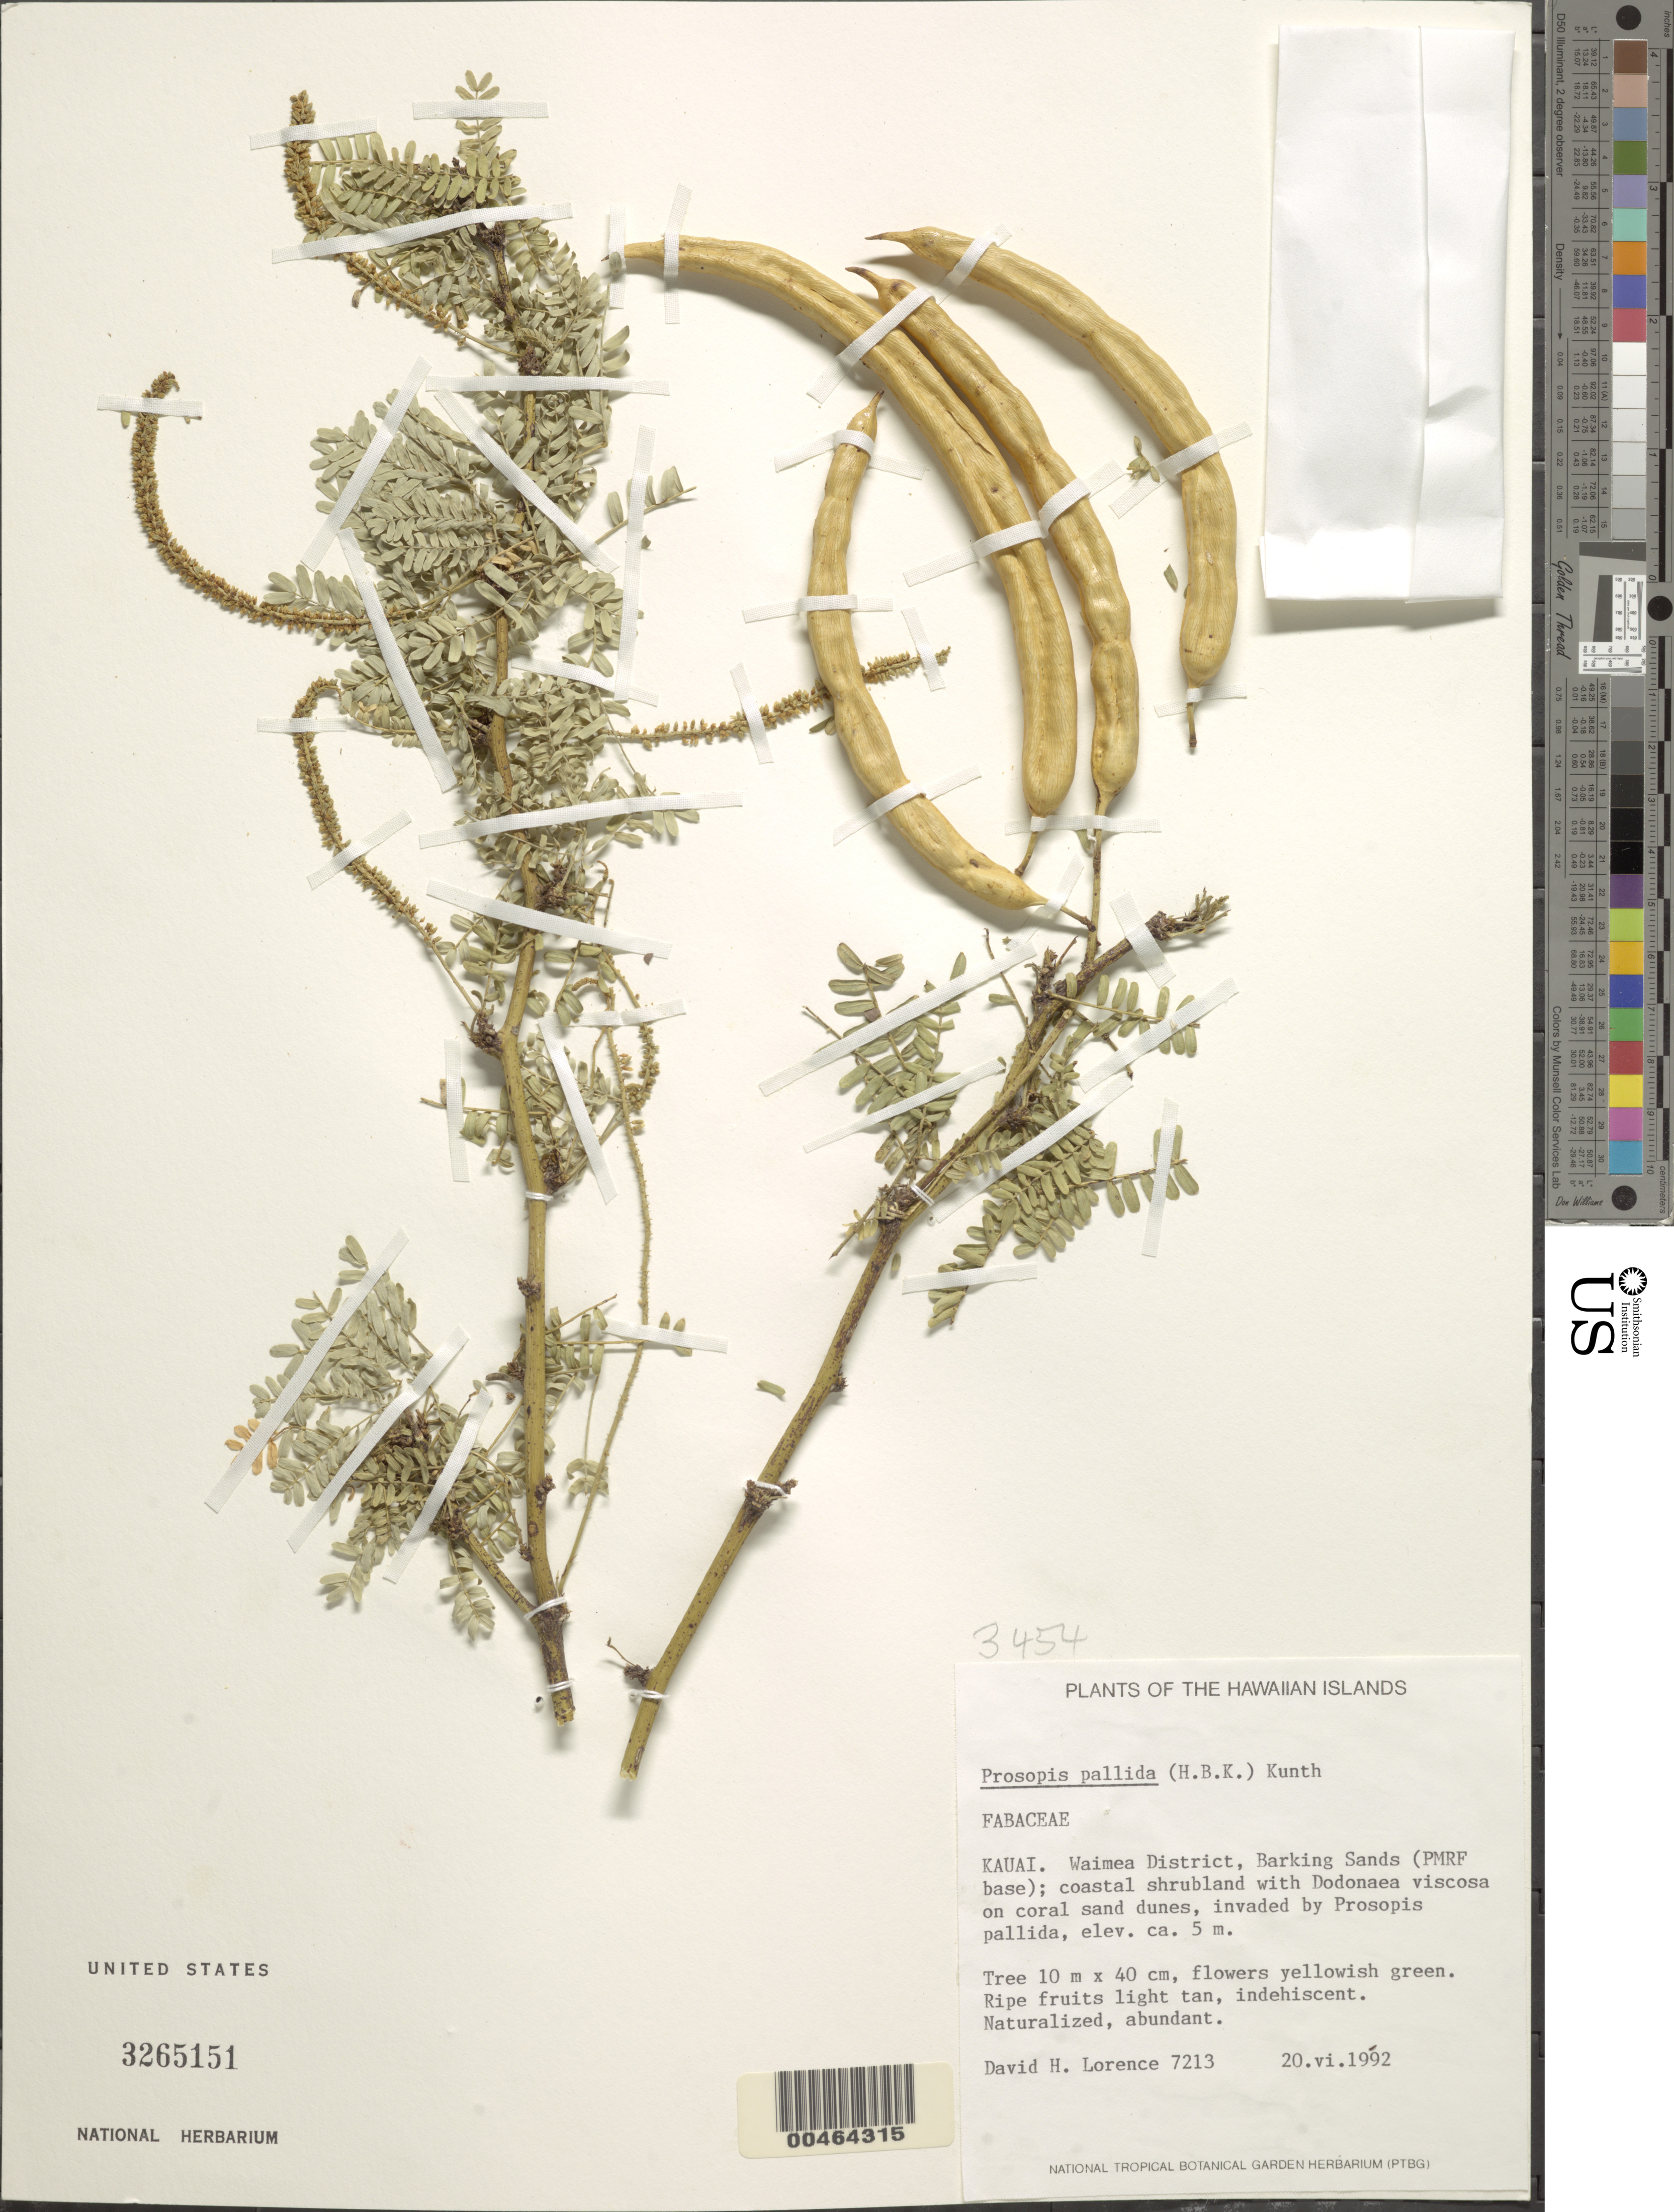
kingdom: Plantae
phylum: Tracheophyta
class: Magnoliopsida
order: Fabales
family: Fabaceae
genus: Neltuma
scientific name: Neltuma pallida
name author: (Humb. & Bonpl. ex Willd.) C. E. Hughes & G.P. Lewis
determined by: Wagner, W. L., (BOT), Smithsonian Institution - National Museum of Natural History (UNITED STATES)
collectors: D. Lorence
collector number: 7213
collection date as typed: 20 Jun 1992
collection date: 1992-06-20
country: United States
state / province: Hawaii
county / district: Kauai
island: Kaua'i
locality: Waimea District, Barking Sands (PMRF base); Costal shrubland, on coral sand dunes.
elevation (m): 5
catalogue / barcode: US 3265151